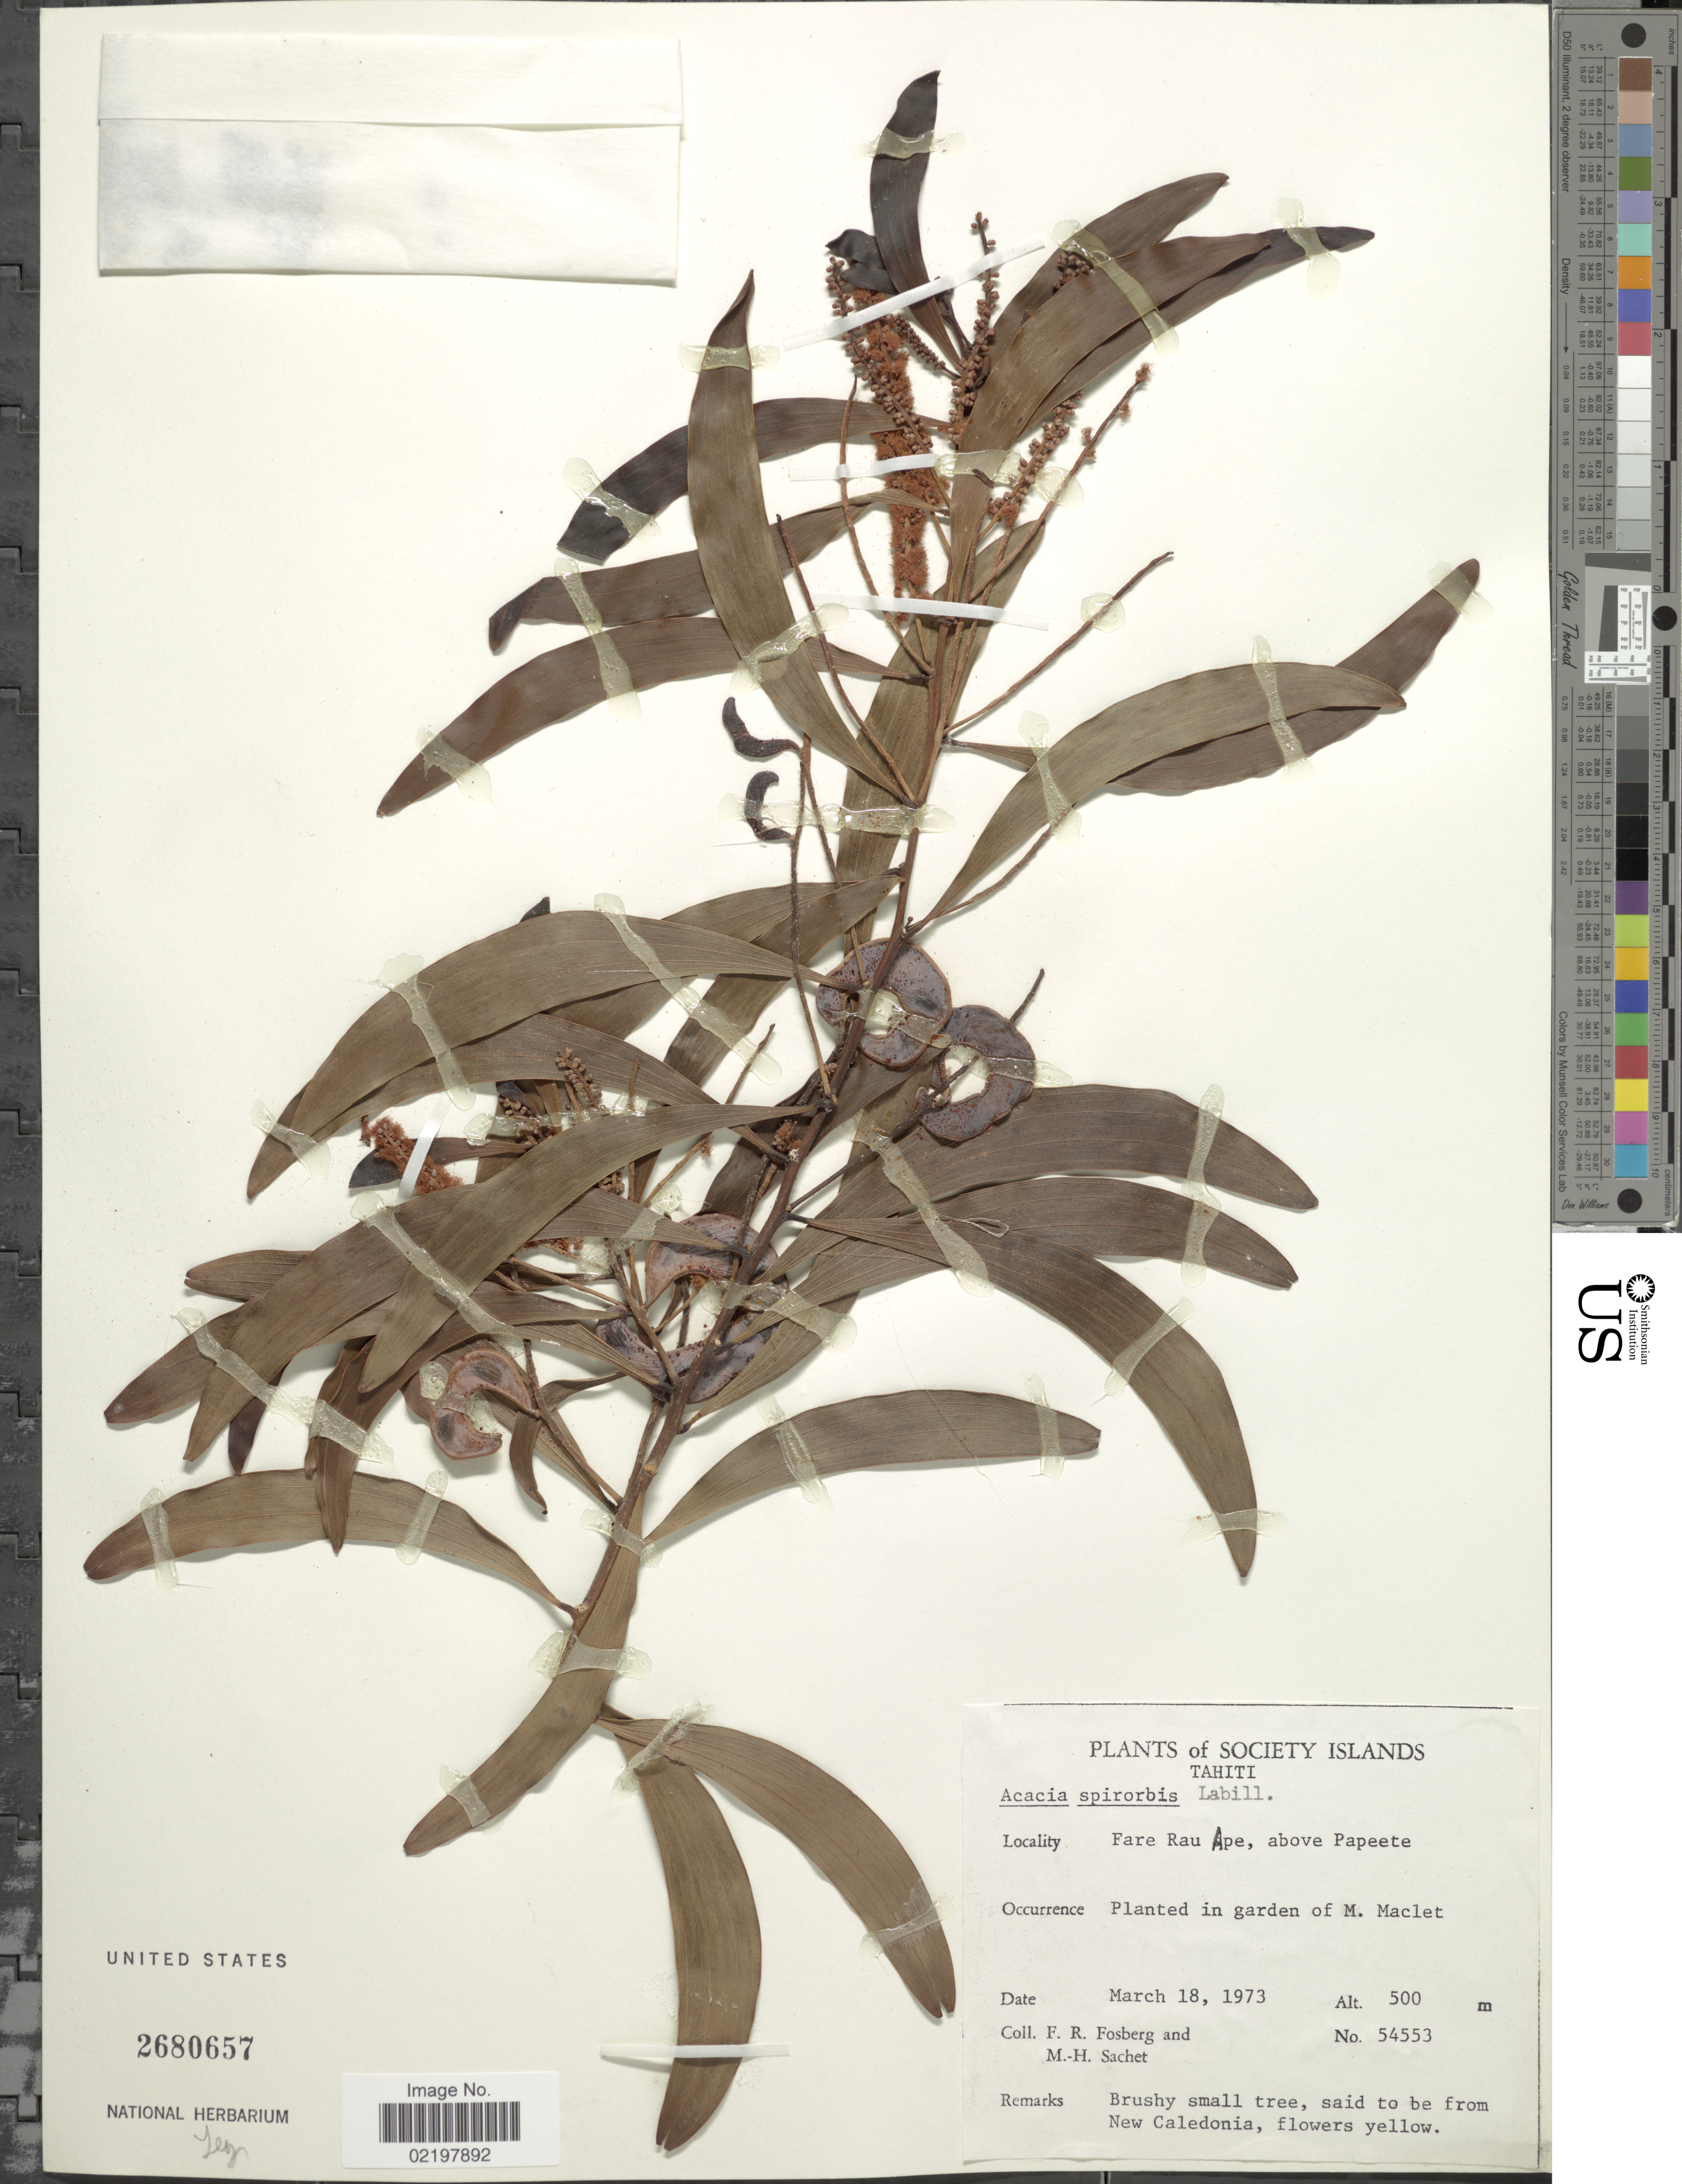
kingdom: Plantae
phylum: Tracheophyta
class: Magnoliopsida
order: Fabales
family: Fabaceae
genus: Acacia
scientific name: Acacia spirorbis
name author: Labill.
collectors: F. R. Fosberg & M.-H. Sachet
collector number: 54553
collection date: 1973-03-18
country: French Polynesia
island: Tahiti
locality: Society Islands, Tahiti, Fare Rau Ape, above Papeete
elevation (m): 500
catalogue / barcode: US 2680657